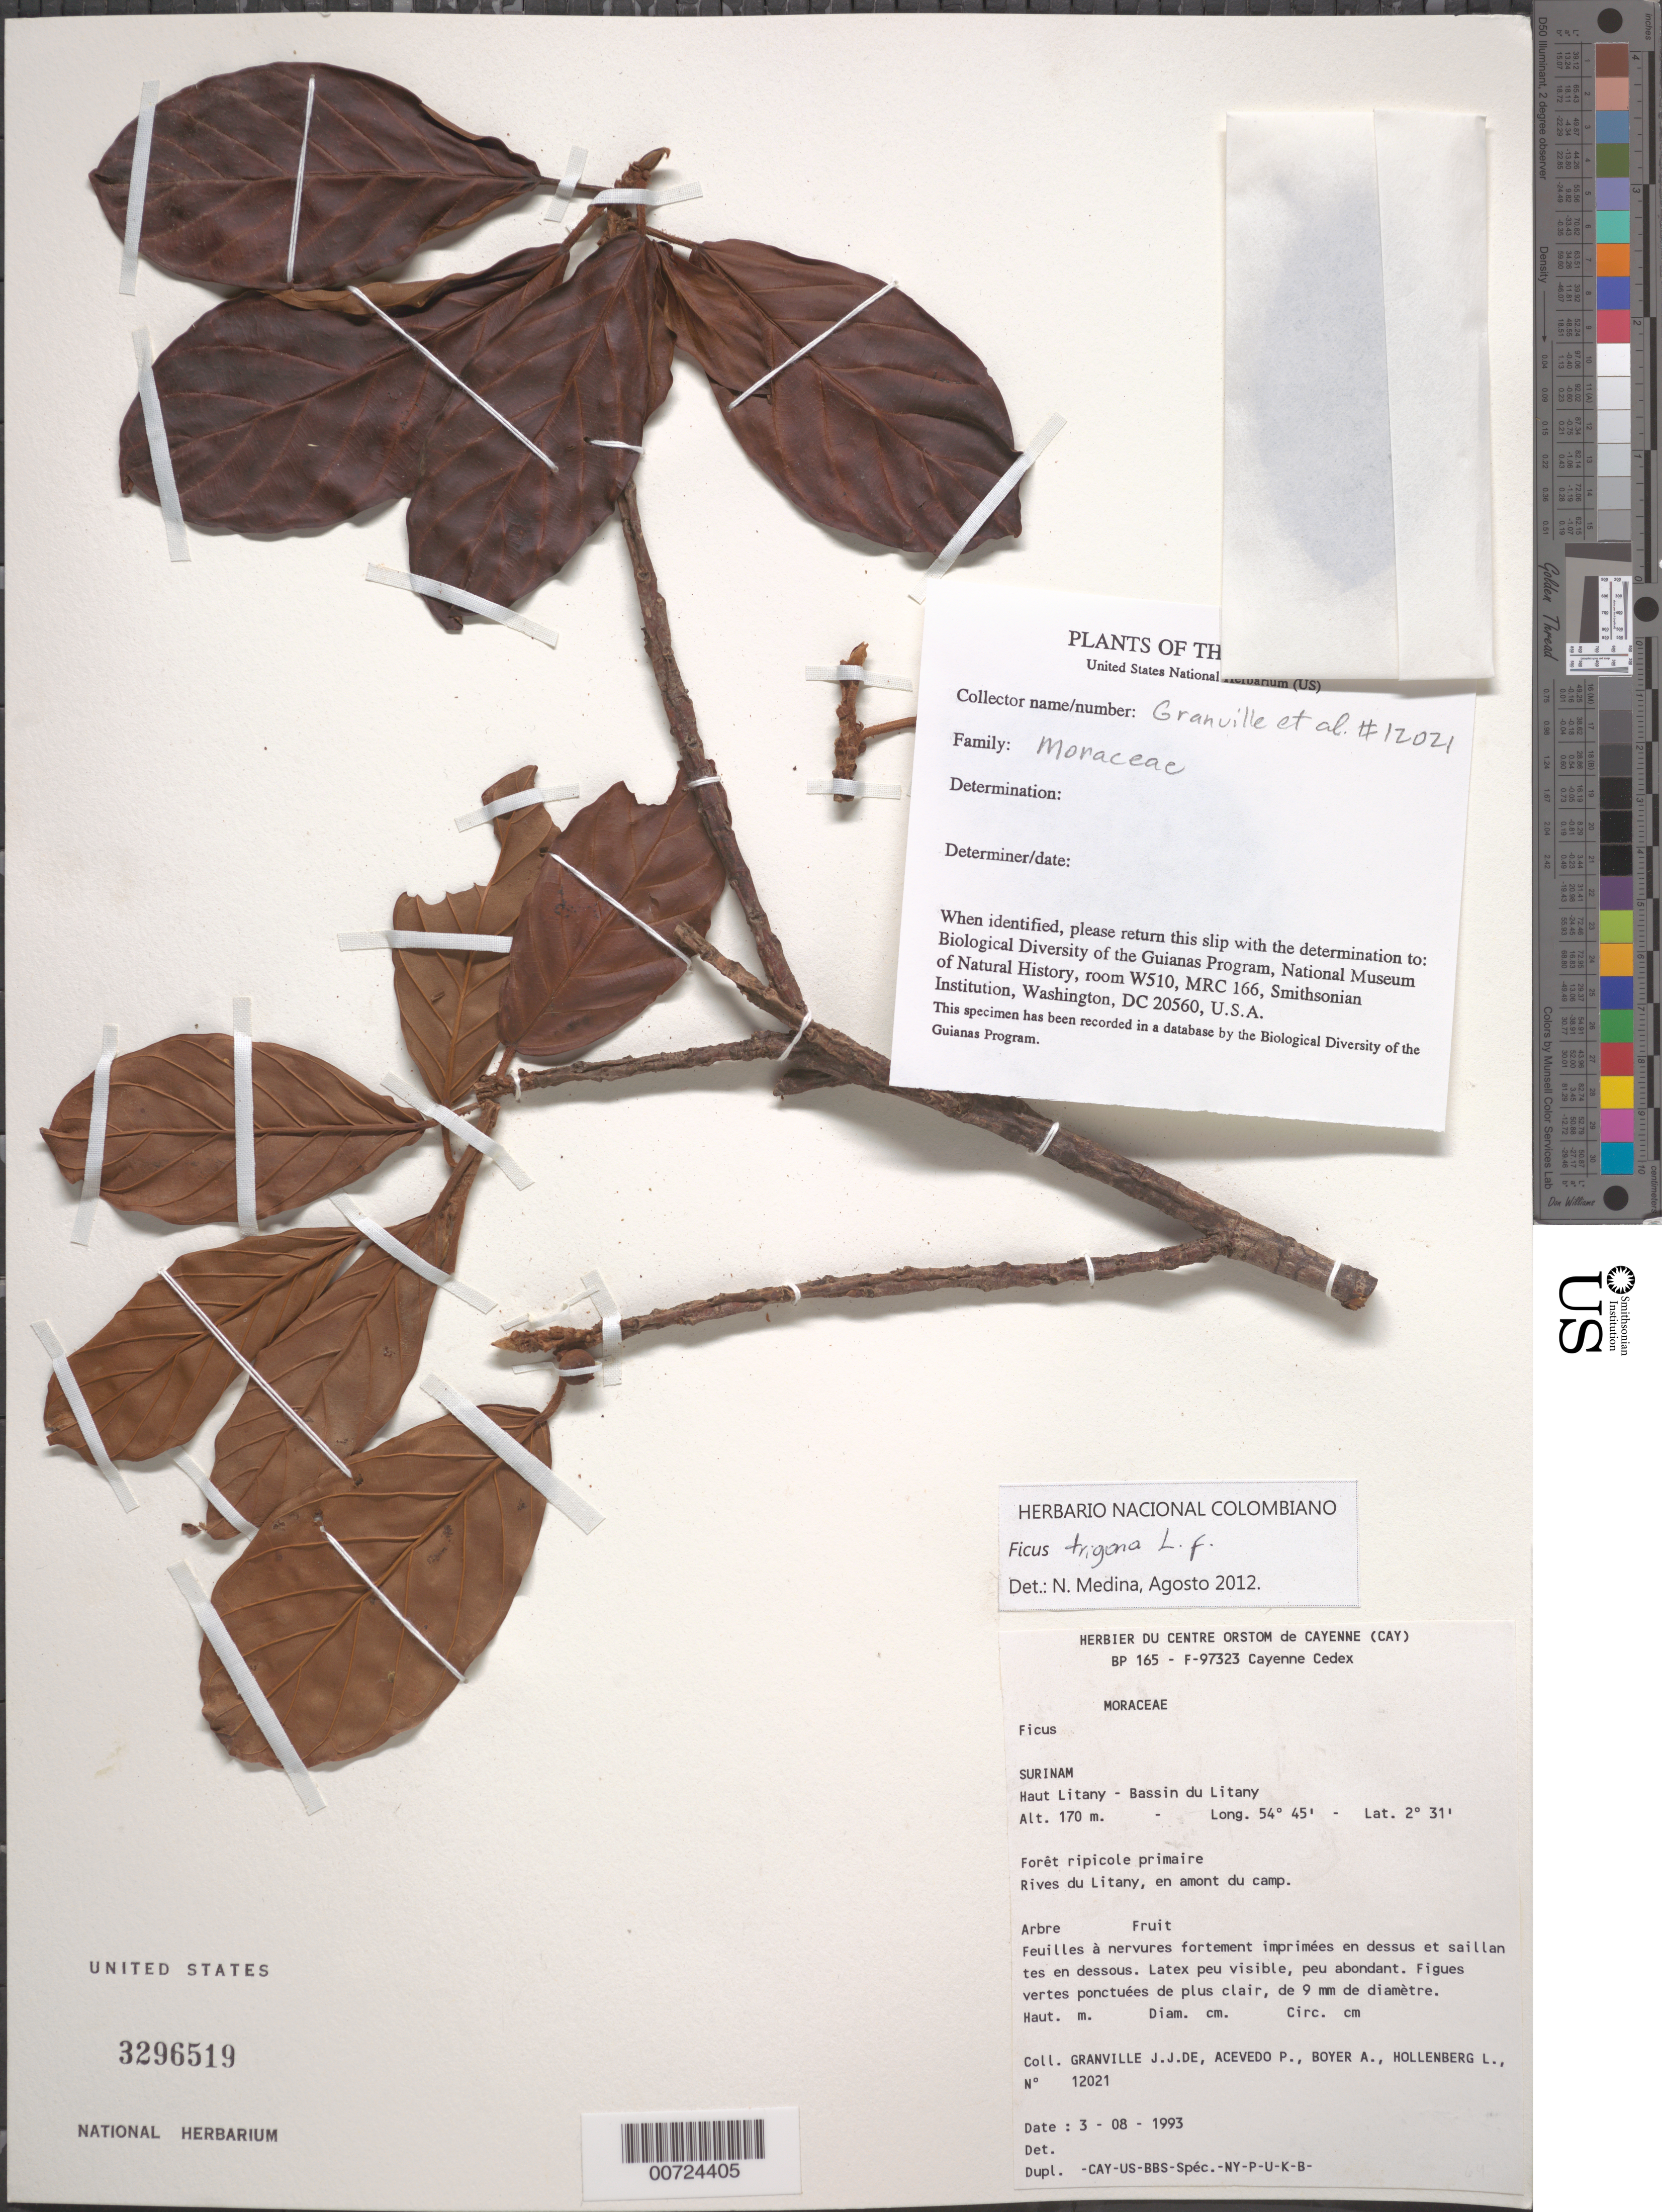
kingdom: Plantae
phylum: Tracheophyta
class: Magnoliopsida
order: Rosales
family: Moraceae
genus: Ficus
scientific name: Ficus trigona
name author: L. f.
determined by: Medina, N.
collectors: J.-J. de Granville, P. Acevedo-Rodr., A. Boyer & L. Hollenberg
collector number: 12021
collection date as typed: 3-Aug-93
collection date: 1993-08-03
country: Suriname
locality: Haut Litany, Bassin du Litany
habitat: Primary riparian forest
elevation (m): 170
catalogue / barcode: US 3296519